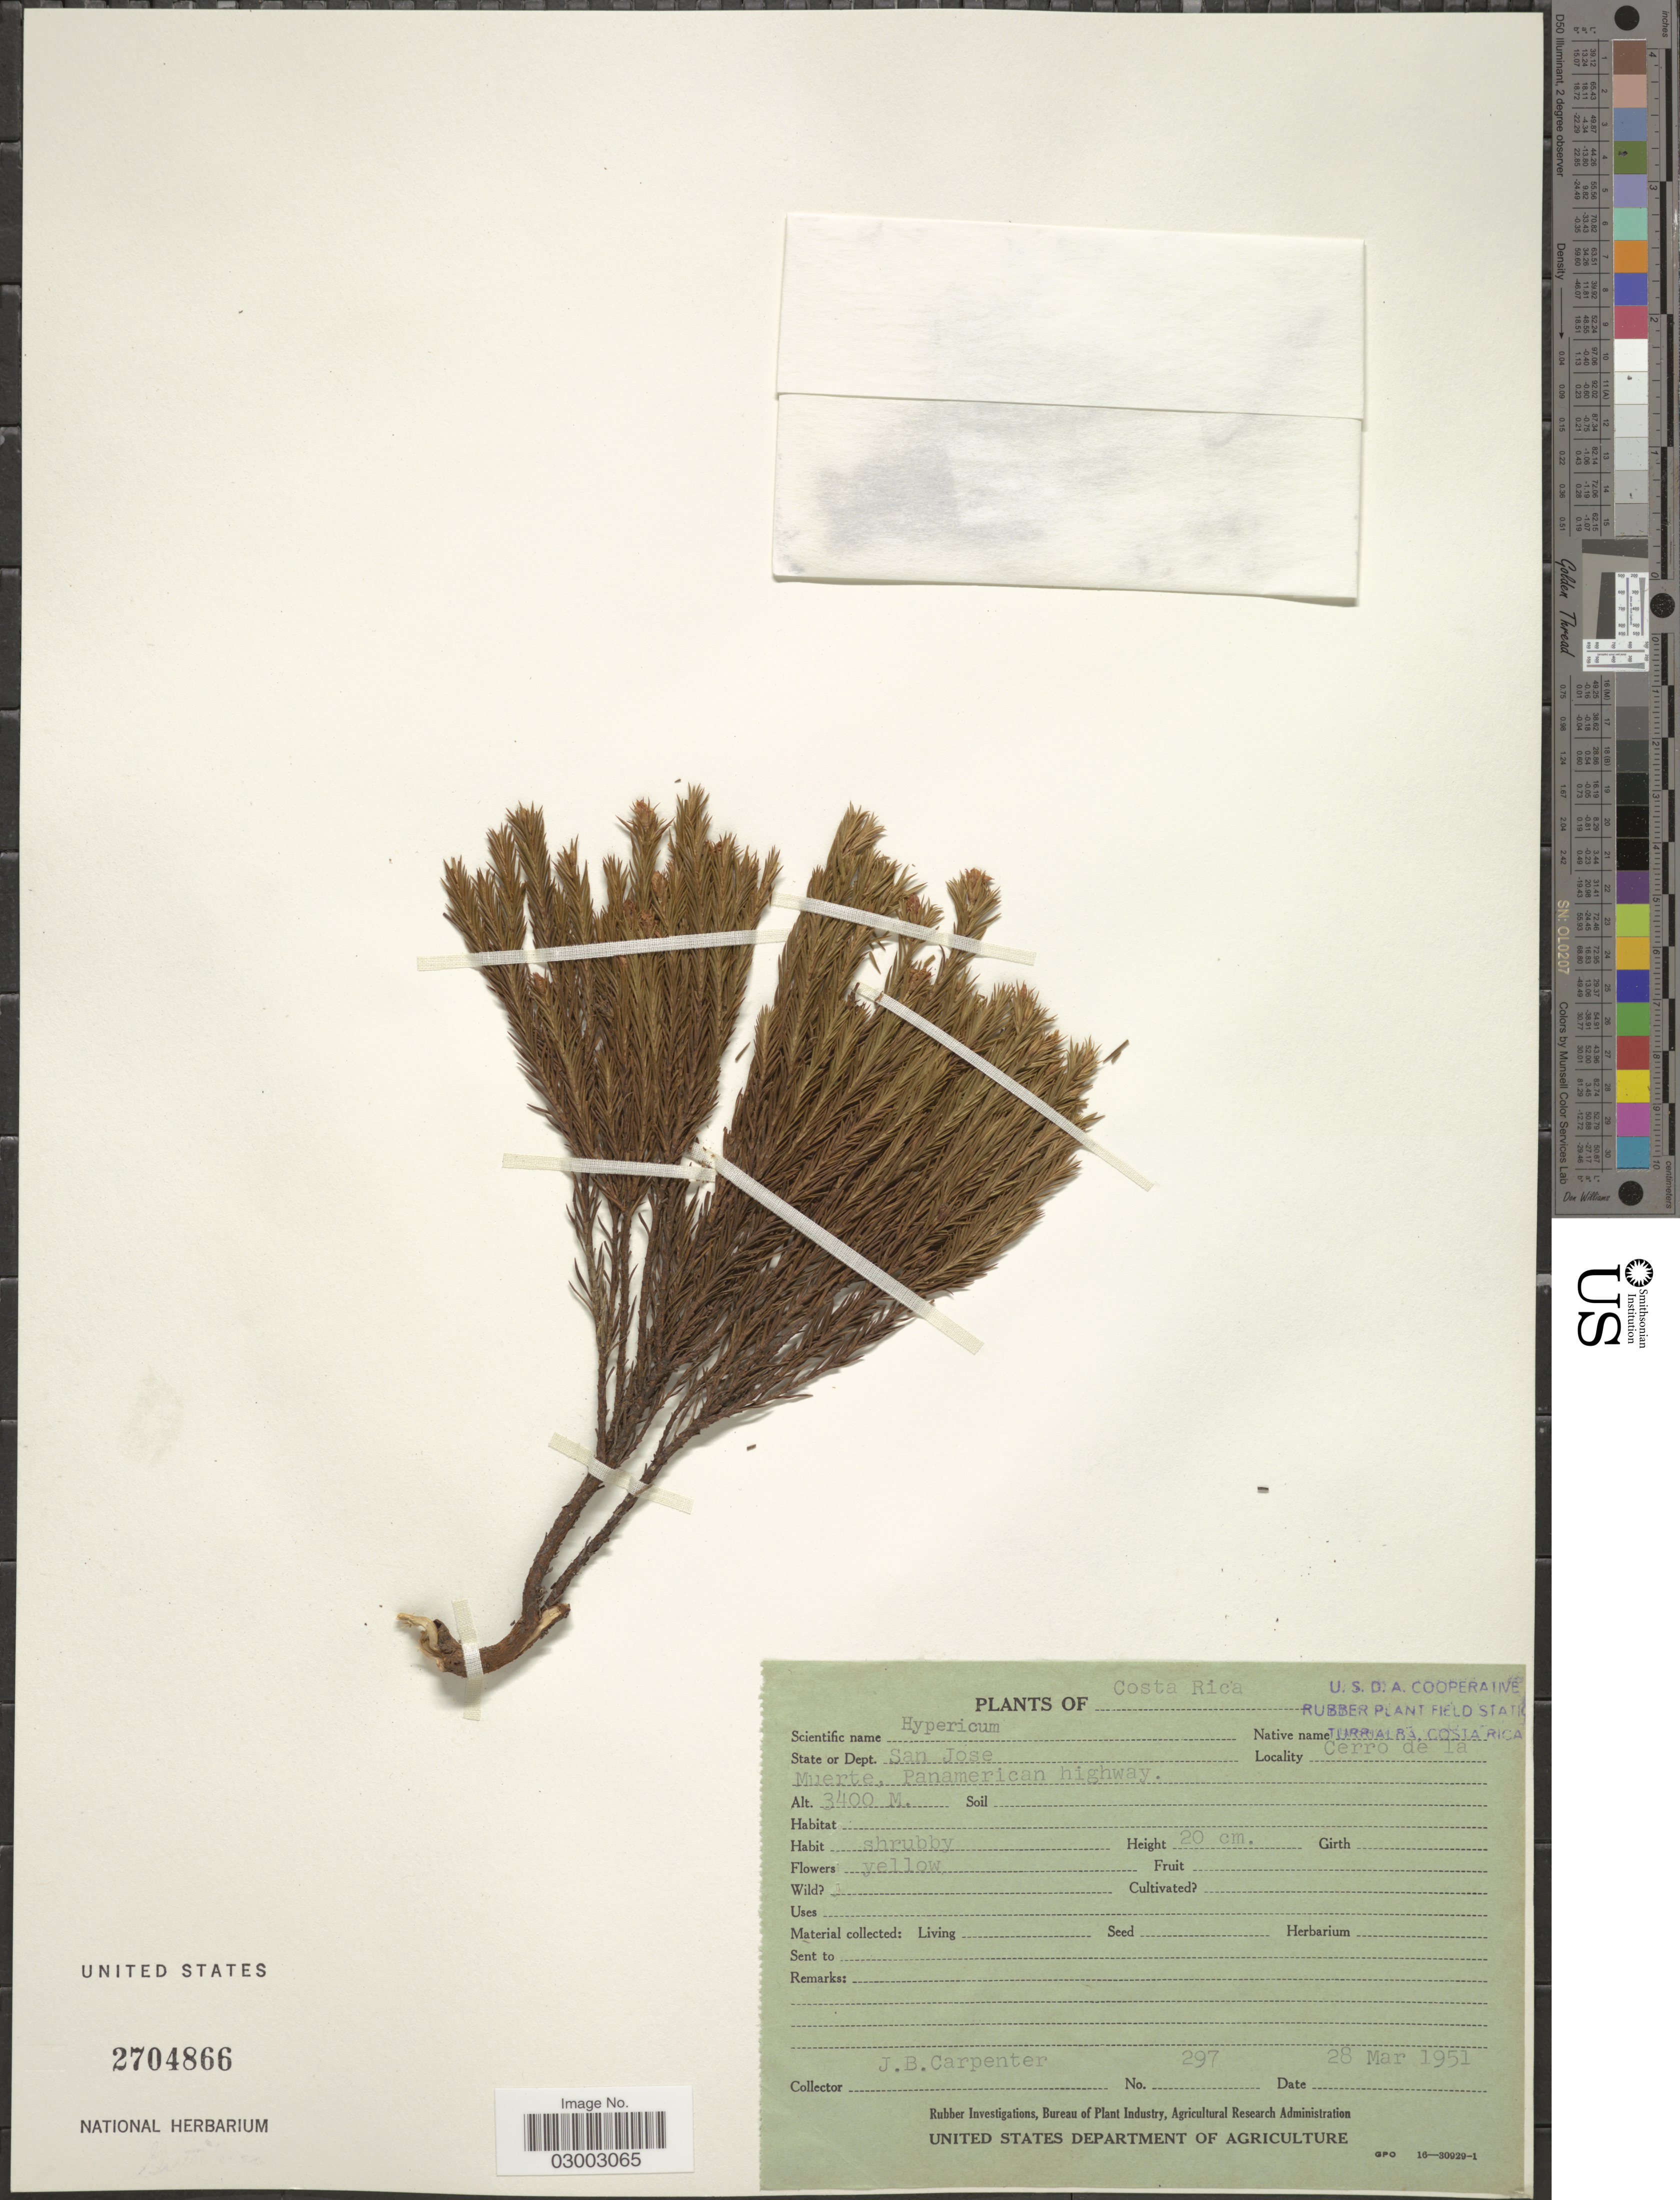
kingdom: Plantae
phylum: Tracheophyta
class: Magnoliopsida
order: Malpighiales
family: Hypericaceae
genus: Hypericum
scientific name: Hypericum strictum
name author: Kunth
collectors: J. Carpenter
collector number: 297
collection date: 1951-03-28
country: Costa Rica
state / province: San José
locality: State or Dept. San José, Cerro de la Muerte, Panamerican highway.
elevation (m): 3400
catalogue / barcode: US 2704866